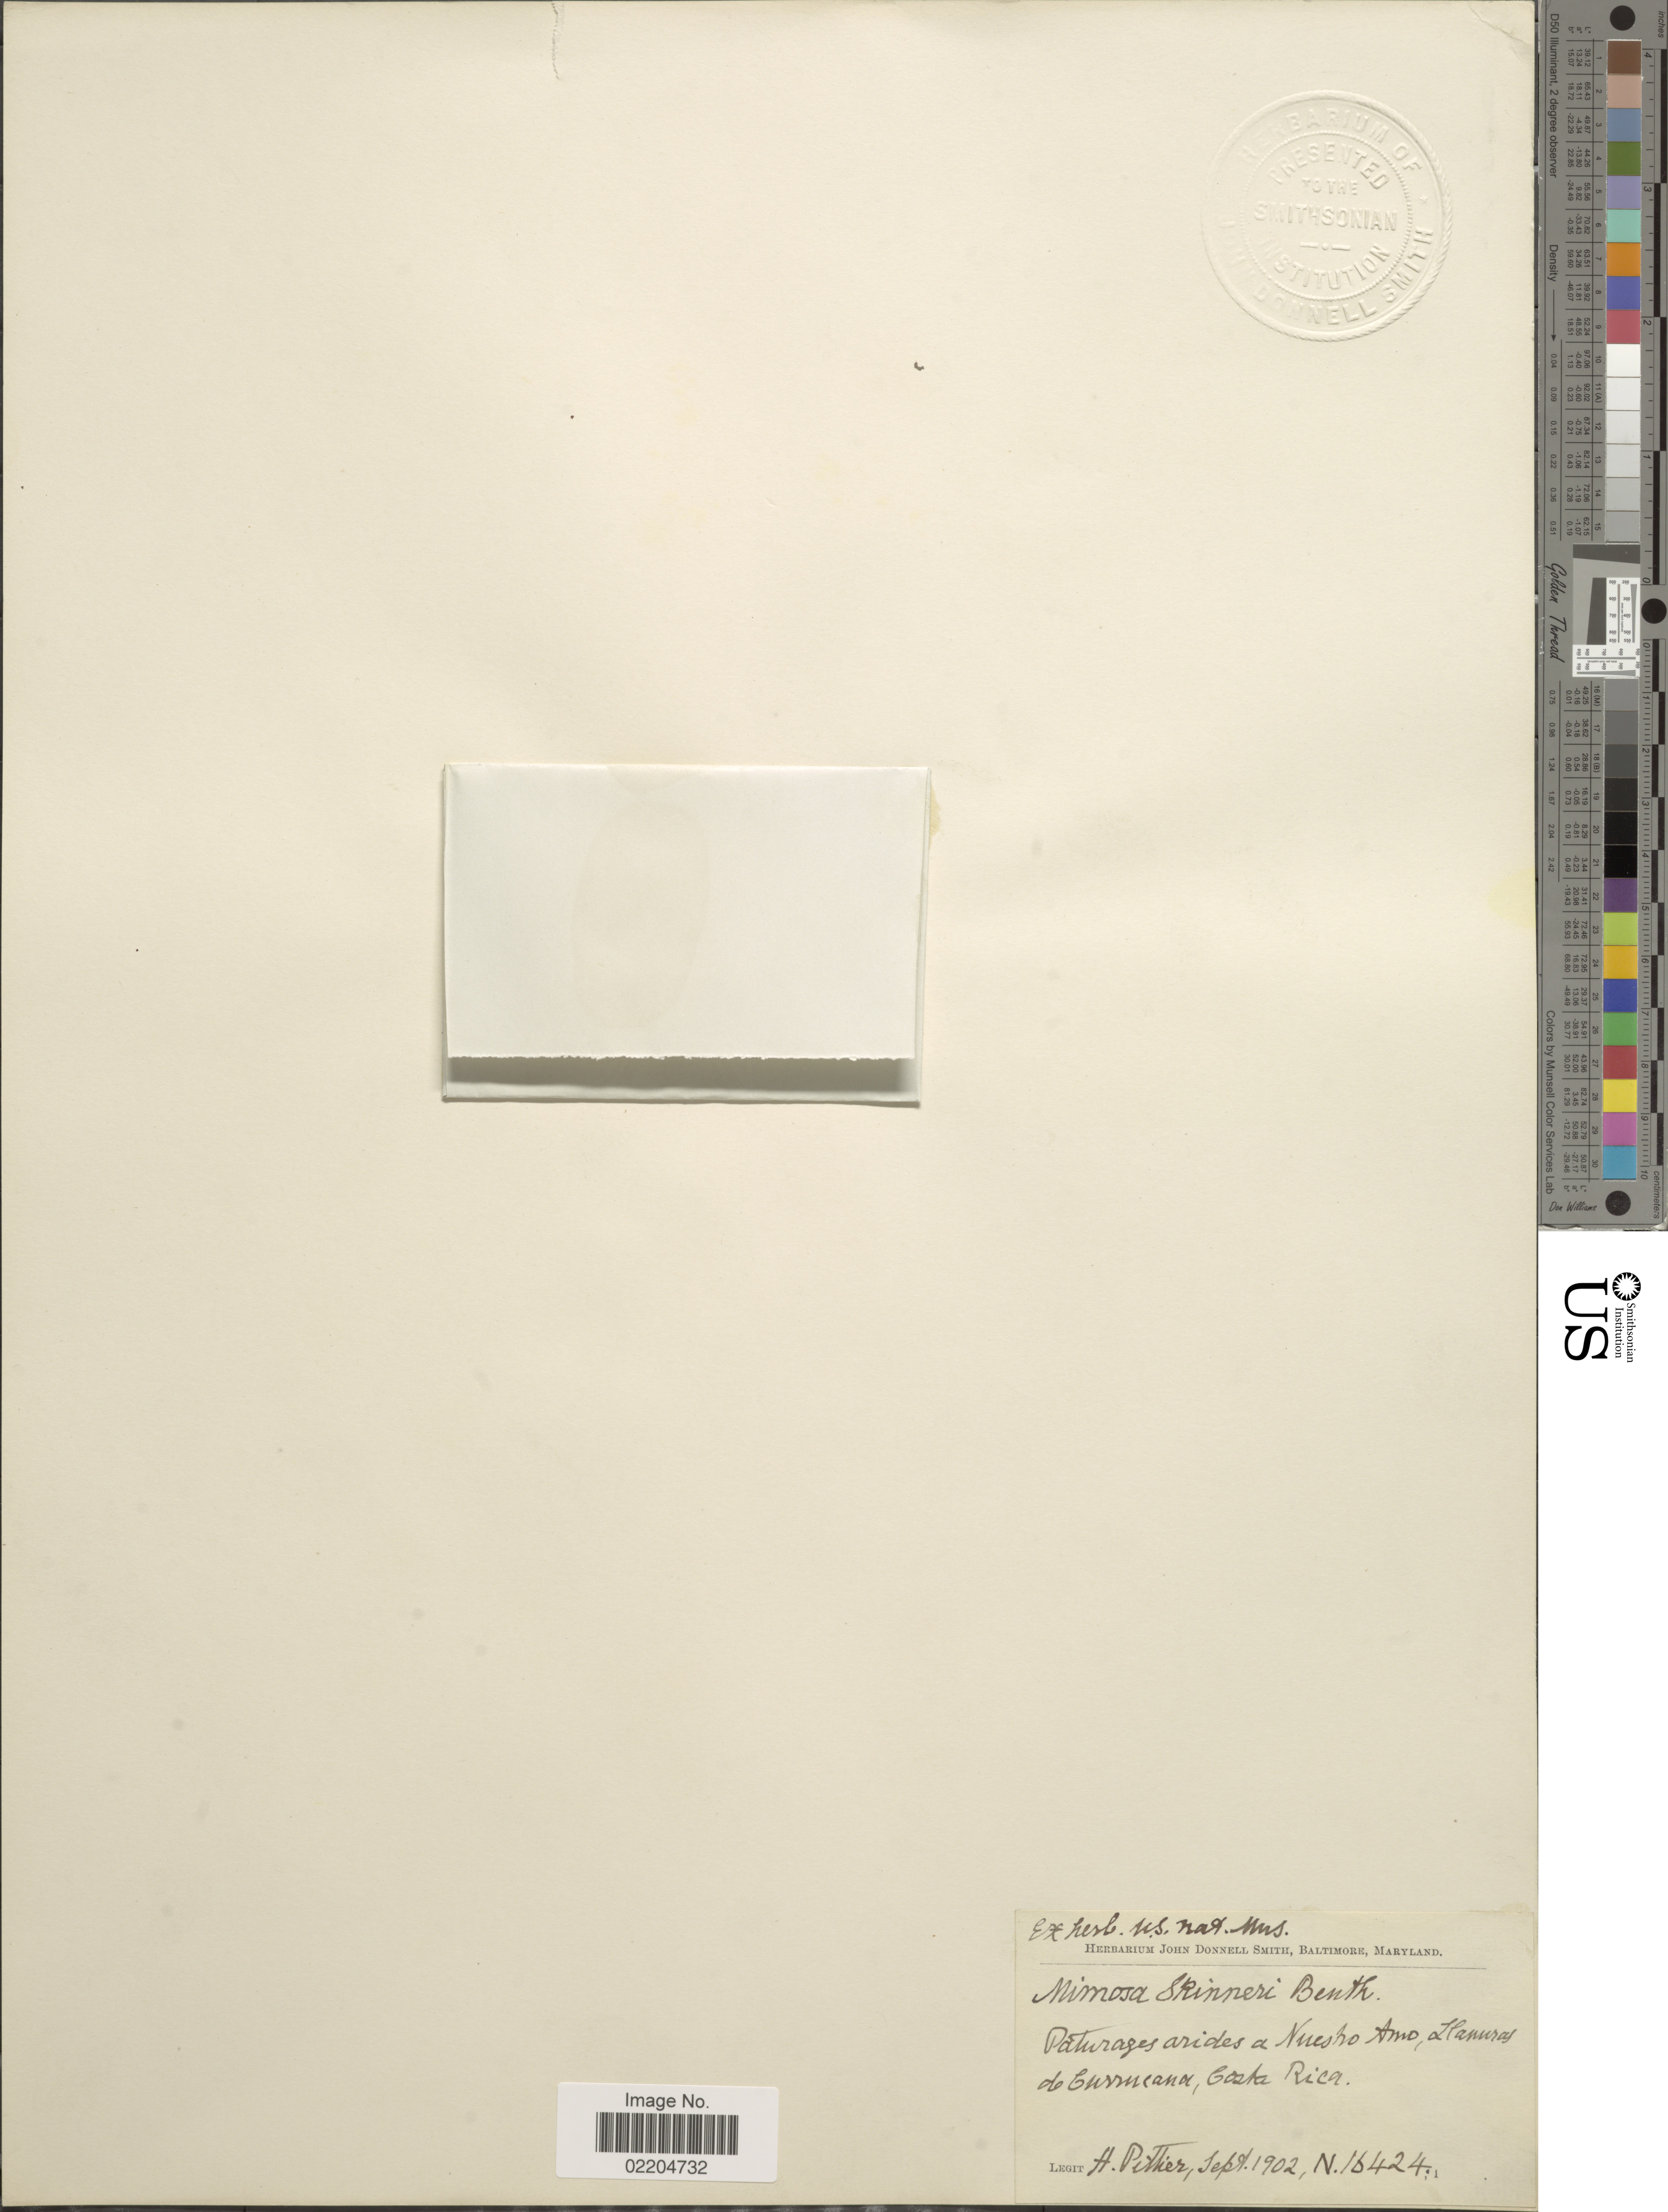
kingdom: Plantae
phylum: Tracheophyta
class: Magnoliopsida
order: Fabales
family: Fabaceae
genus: Mimosa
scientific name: Mimosa skinneri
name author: Benth.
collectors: H. F. Pittier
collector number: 16424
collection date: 1902-09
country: Costa Rica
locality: Paturages arides a Nuestro Amo. Llanos de Turrúcares, Costa Rica.